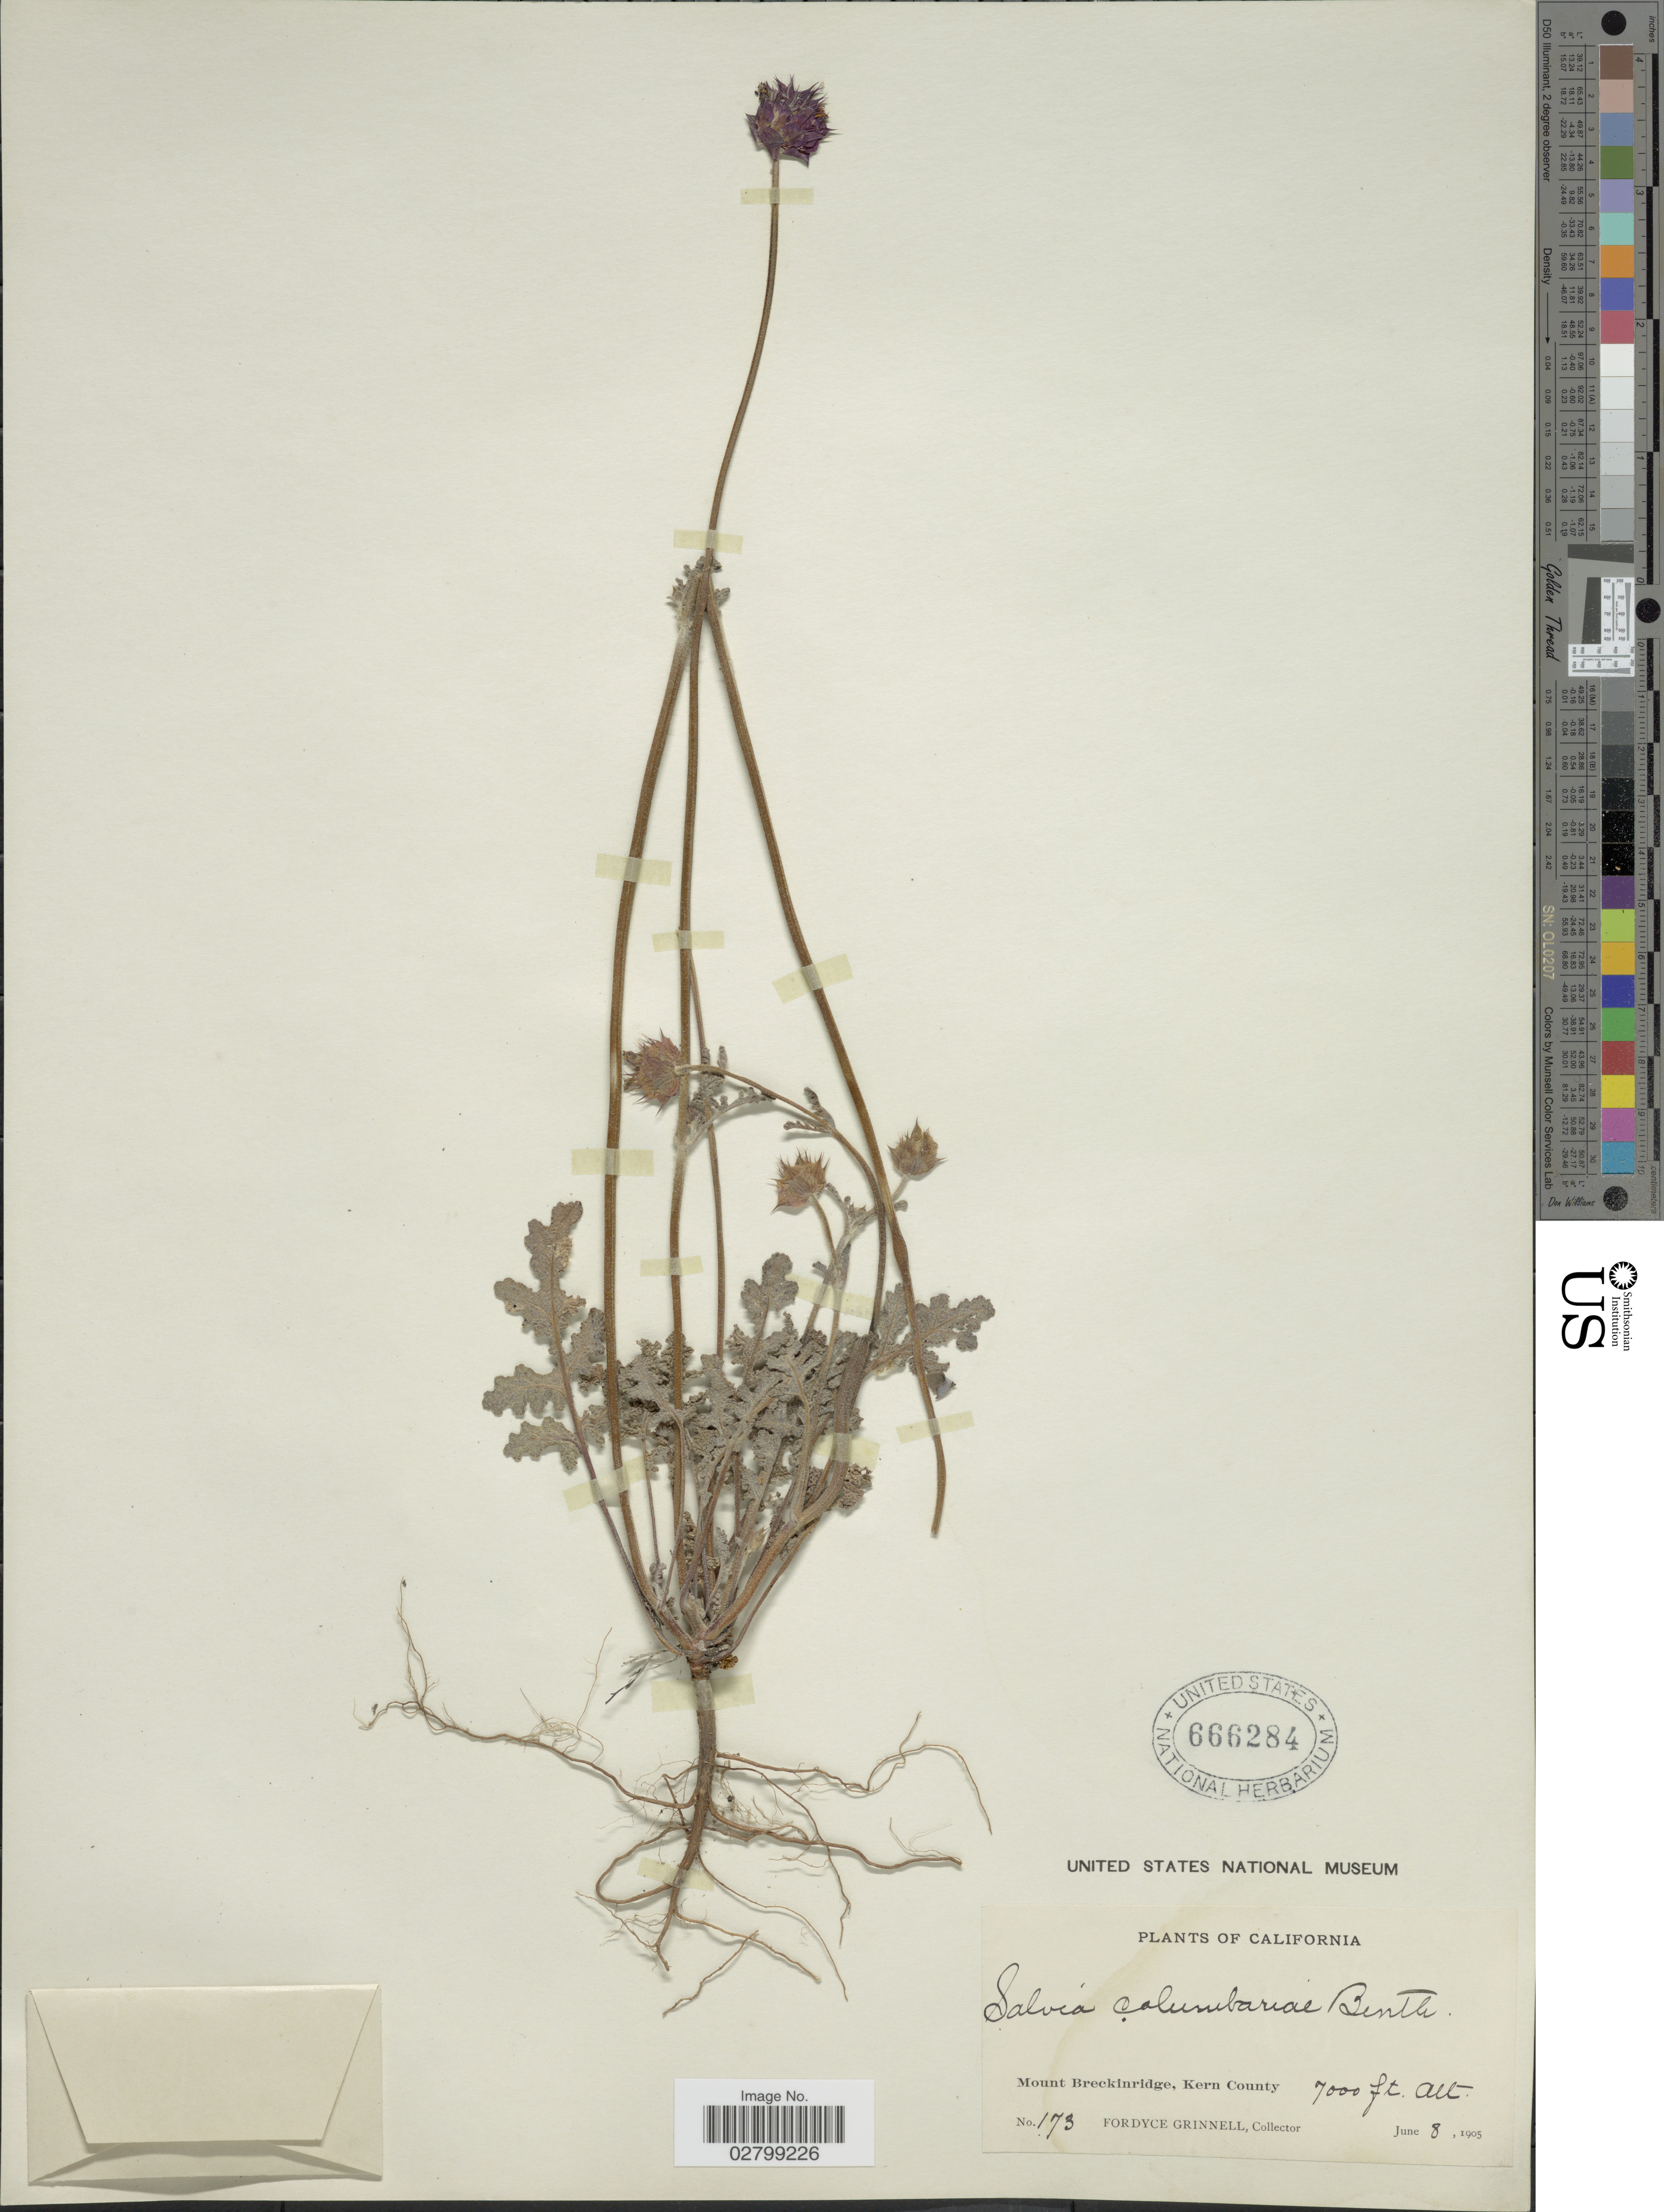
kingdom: Plantae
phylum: Tracheophyta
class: Magnoliopsida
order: Lamiales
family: Lamiaceae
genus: Salvia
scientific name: Salvia columbariae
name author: Benth.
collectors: F. Grinnell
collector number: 173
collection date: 1905-06-08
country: United States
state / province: California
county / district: Kern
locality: Mount Breckinridge, Kern County.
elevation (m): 2134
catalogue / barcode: US 666284